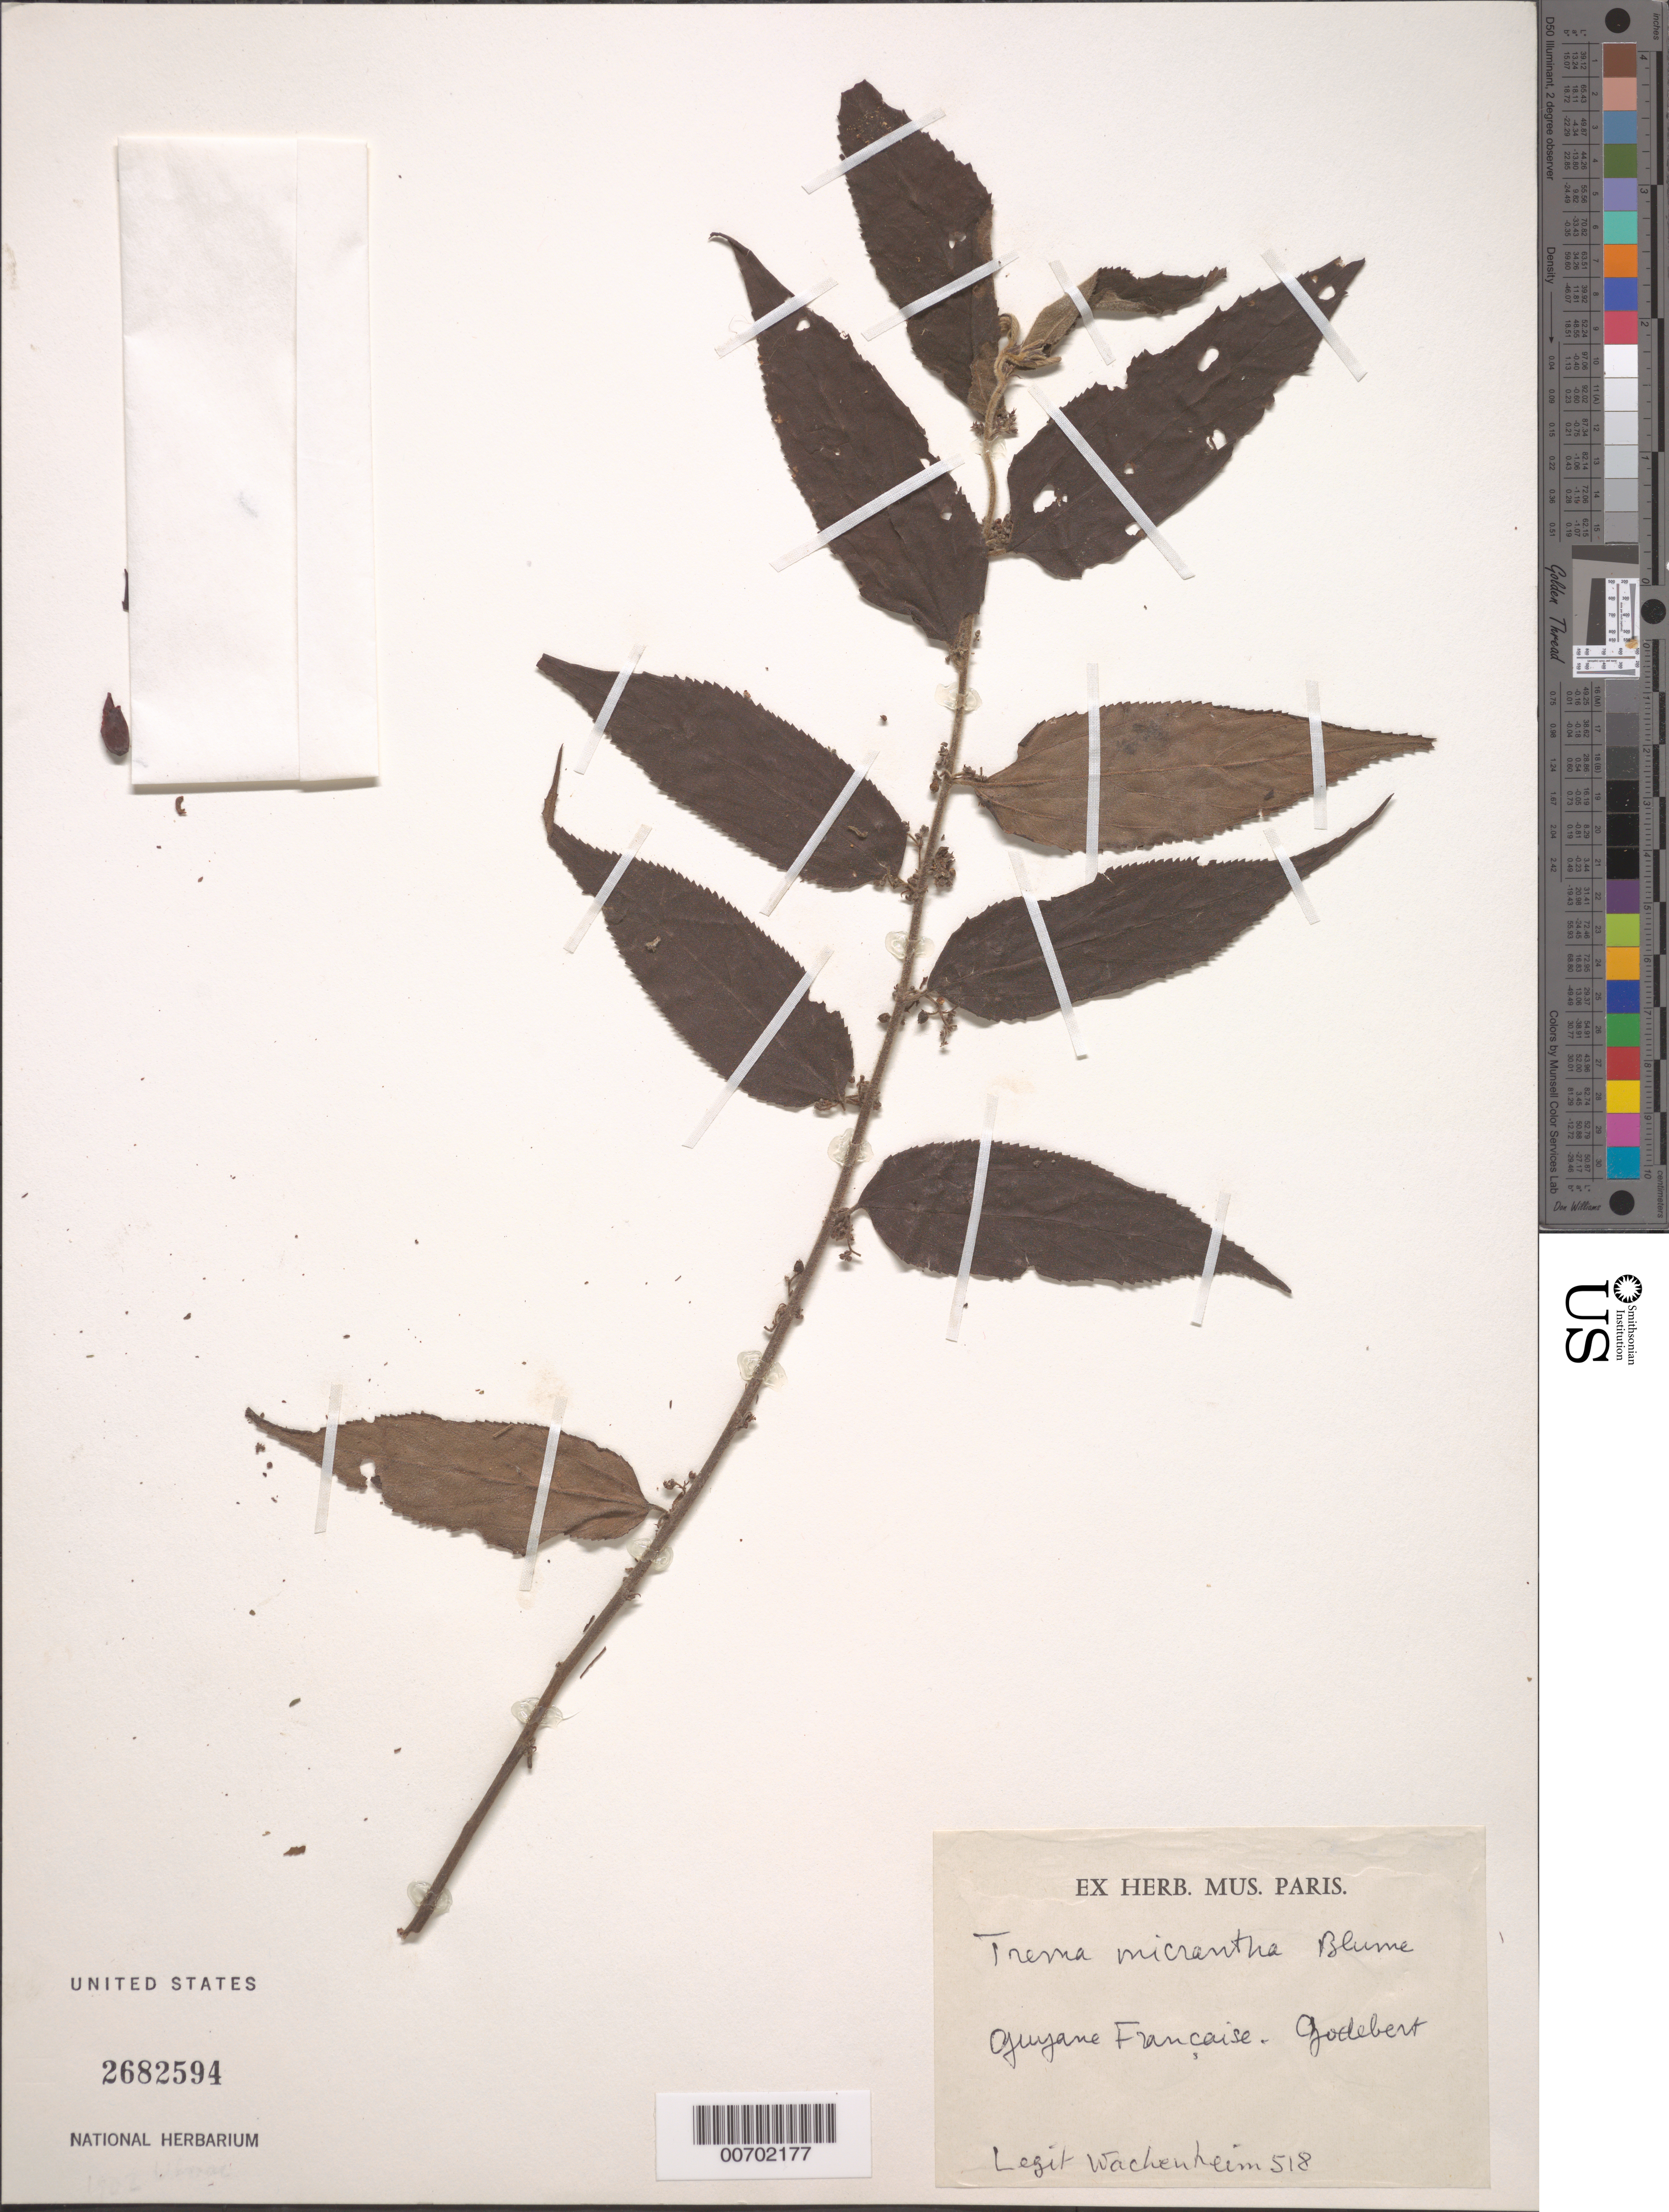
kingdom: Plantae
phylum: Tracheophyta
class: Magnoliopsida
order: Rosales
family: Cannabaceae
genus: Trema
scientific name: Trema micranthum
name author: (L.) Blume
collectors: G. Wachenheim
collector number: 518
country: French Guiana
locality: Godebert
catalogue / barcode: US 2682594